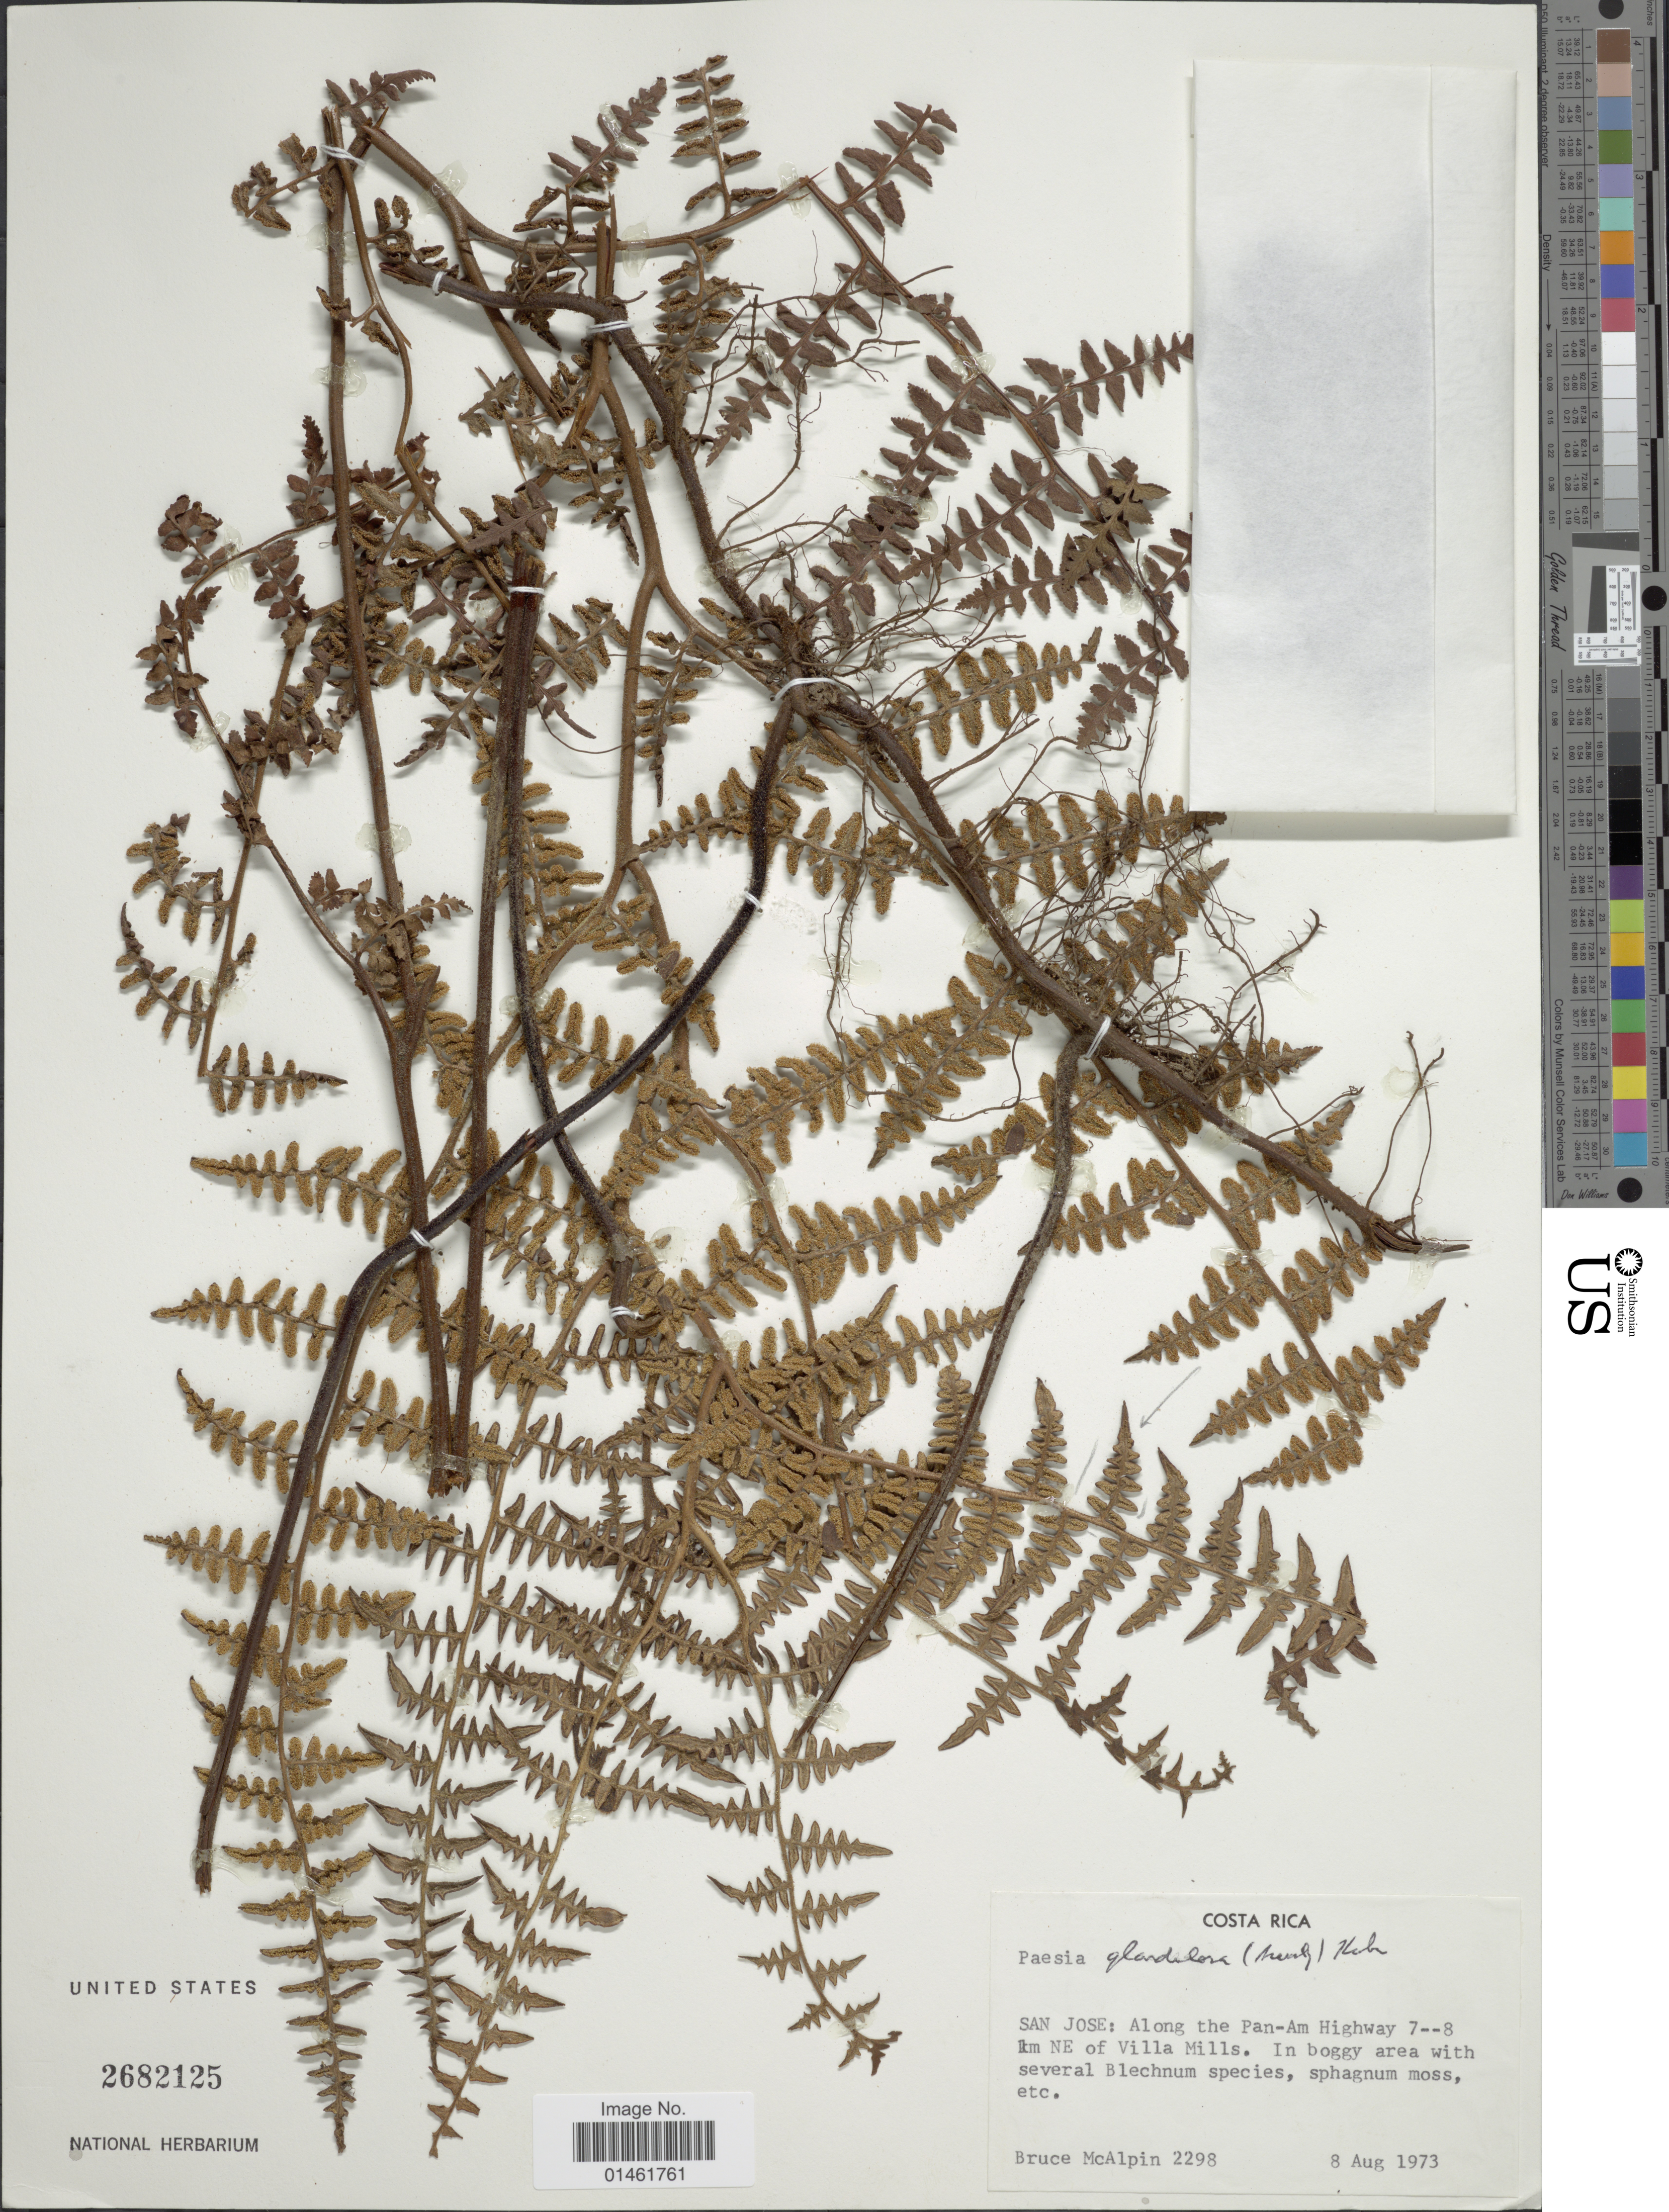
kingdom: Plantae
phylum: Tracheophyta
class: Polypodiopsida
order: Polypodiales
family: Dennstaedtiaceae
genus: Paesia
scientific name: Paesia glandulosa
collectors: B. McAlpin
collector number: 2298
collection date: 1973-08-08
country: Costa Rica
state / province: San José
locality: San José: along the Pan-Am highway 7-8km NE of Villa Mills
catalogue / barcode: US 2682125